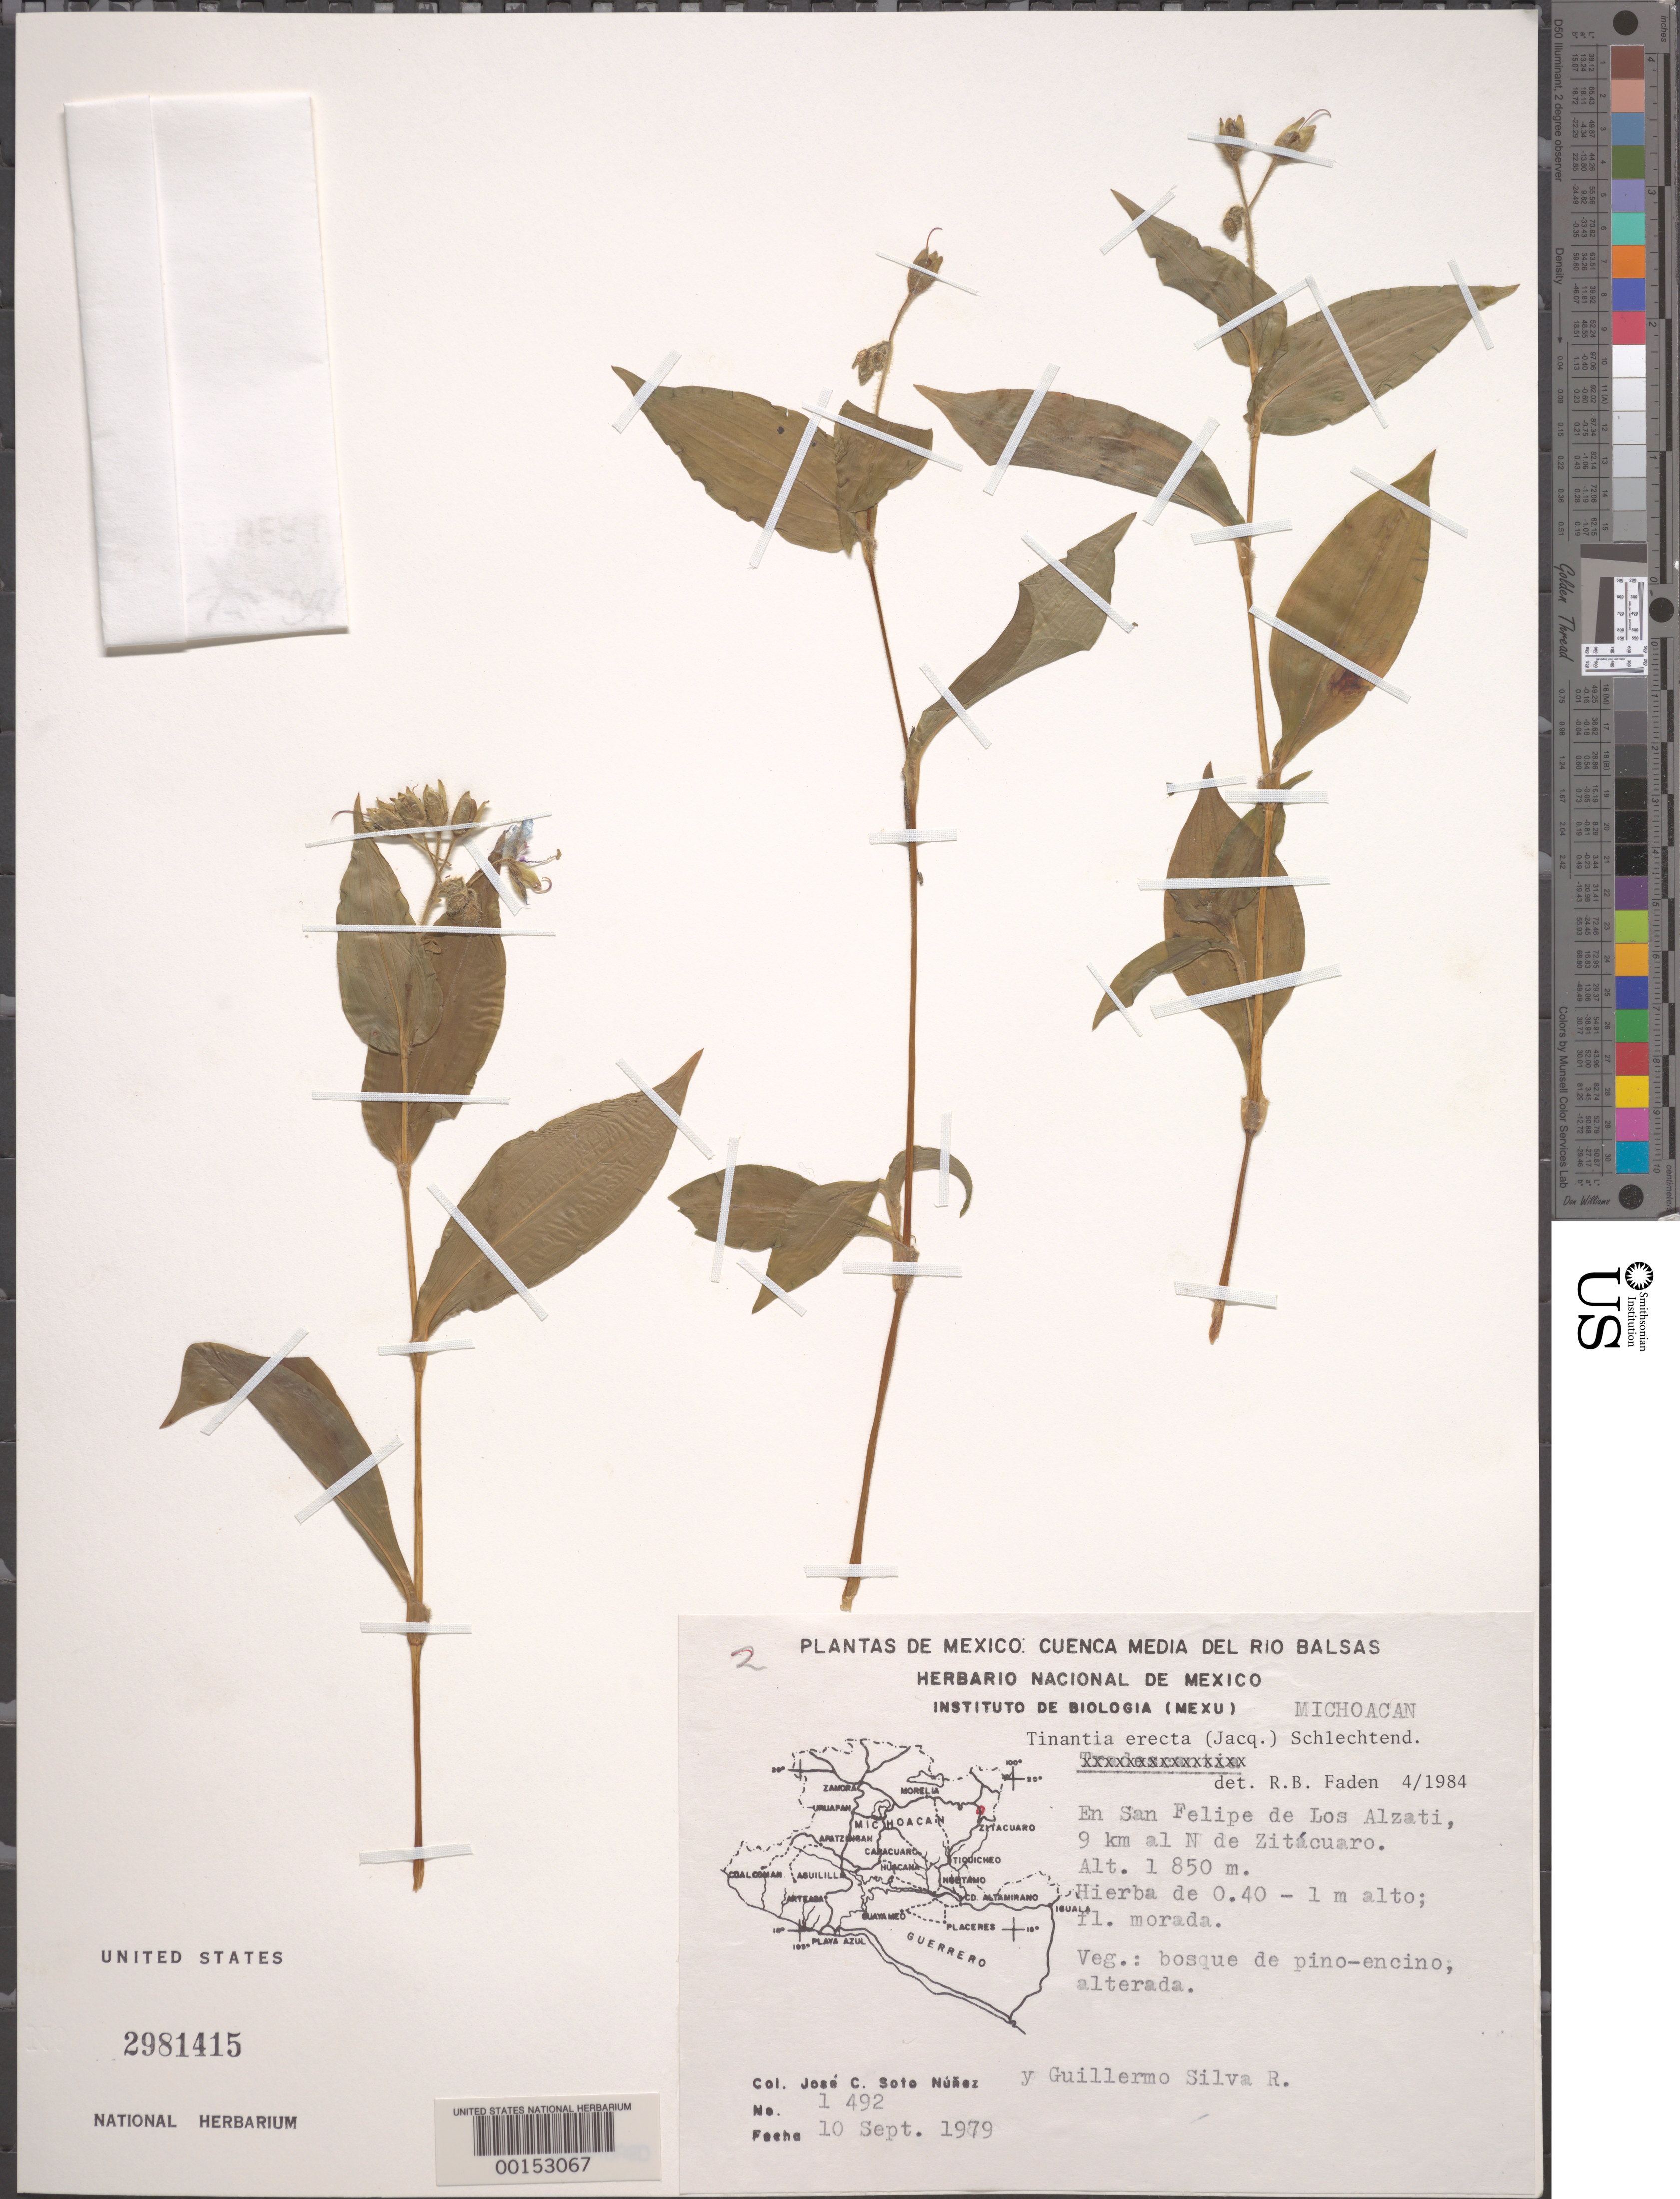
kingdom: Plantae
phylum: Tracheophyta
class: Liliopsida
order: Commelinales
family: Commelinaceae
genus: Tinantia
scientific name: Tinantia erecta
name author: (Jacq.) Fenzl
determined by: Faden, Robert B., (US), Smithsonian Institution - National Museum of Natural History (UNITED STATES)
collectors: J. C. Soto Núñez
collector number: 1492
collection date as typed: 10 Sep 1979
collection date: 1979-09-10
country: Mexico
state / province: Michoacán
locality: San felipe de los alzati, N of zitacuaro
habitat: Pine-oak forest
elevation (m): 1850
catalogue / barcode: US 2981415